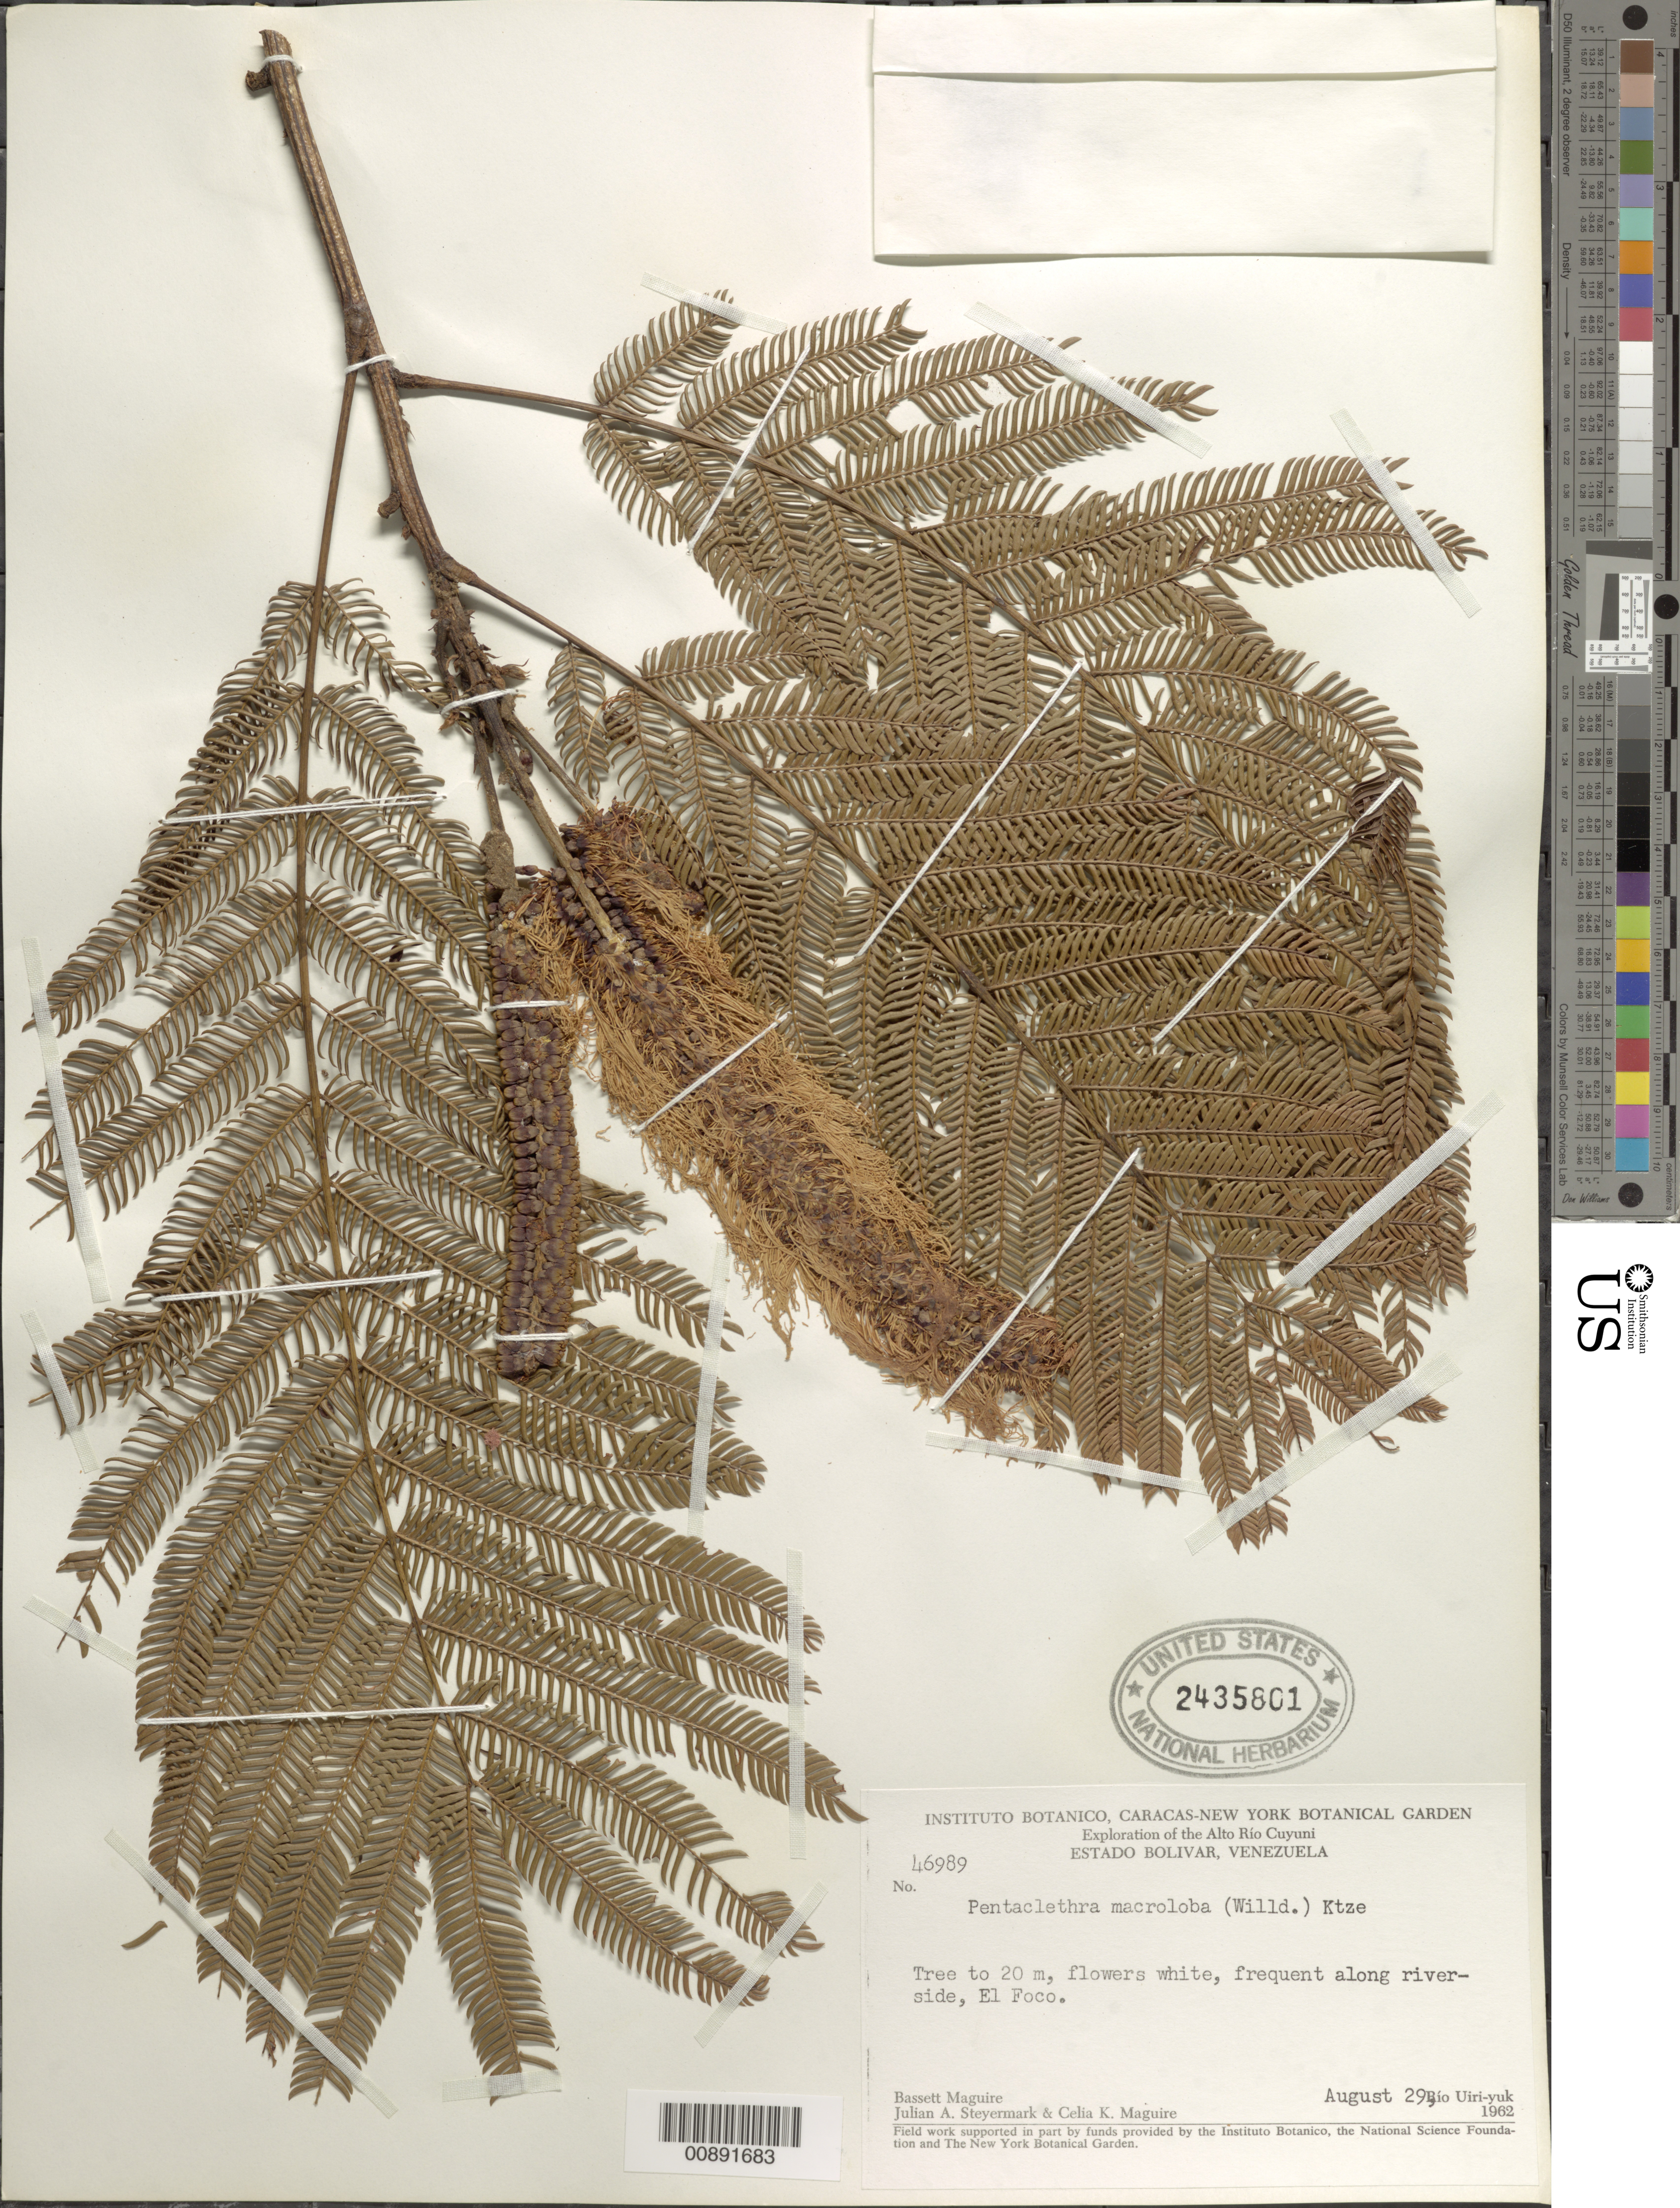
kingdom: Plantae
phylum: Tracheophyta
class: Magnoliopsida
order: Fabales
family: Fabaceae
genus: Pentaclethra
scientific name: Pentaclethra macroloba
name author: (Willd.) Kuntze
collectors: B. Maguire, J. Steyermark & C. K. Maguire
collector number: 46989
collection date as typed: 29-Aug-62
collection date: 1962-08-29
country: Venezuela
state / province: Bolívar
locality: Alto Río Cuyuni, El Foco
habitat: Along riverside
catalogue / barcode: US 2435801